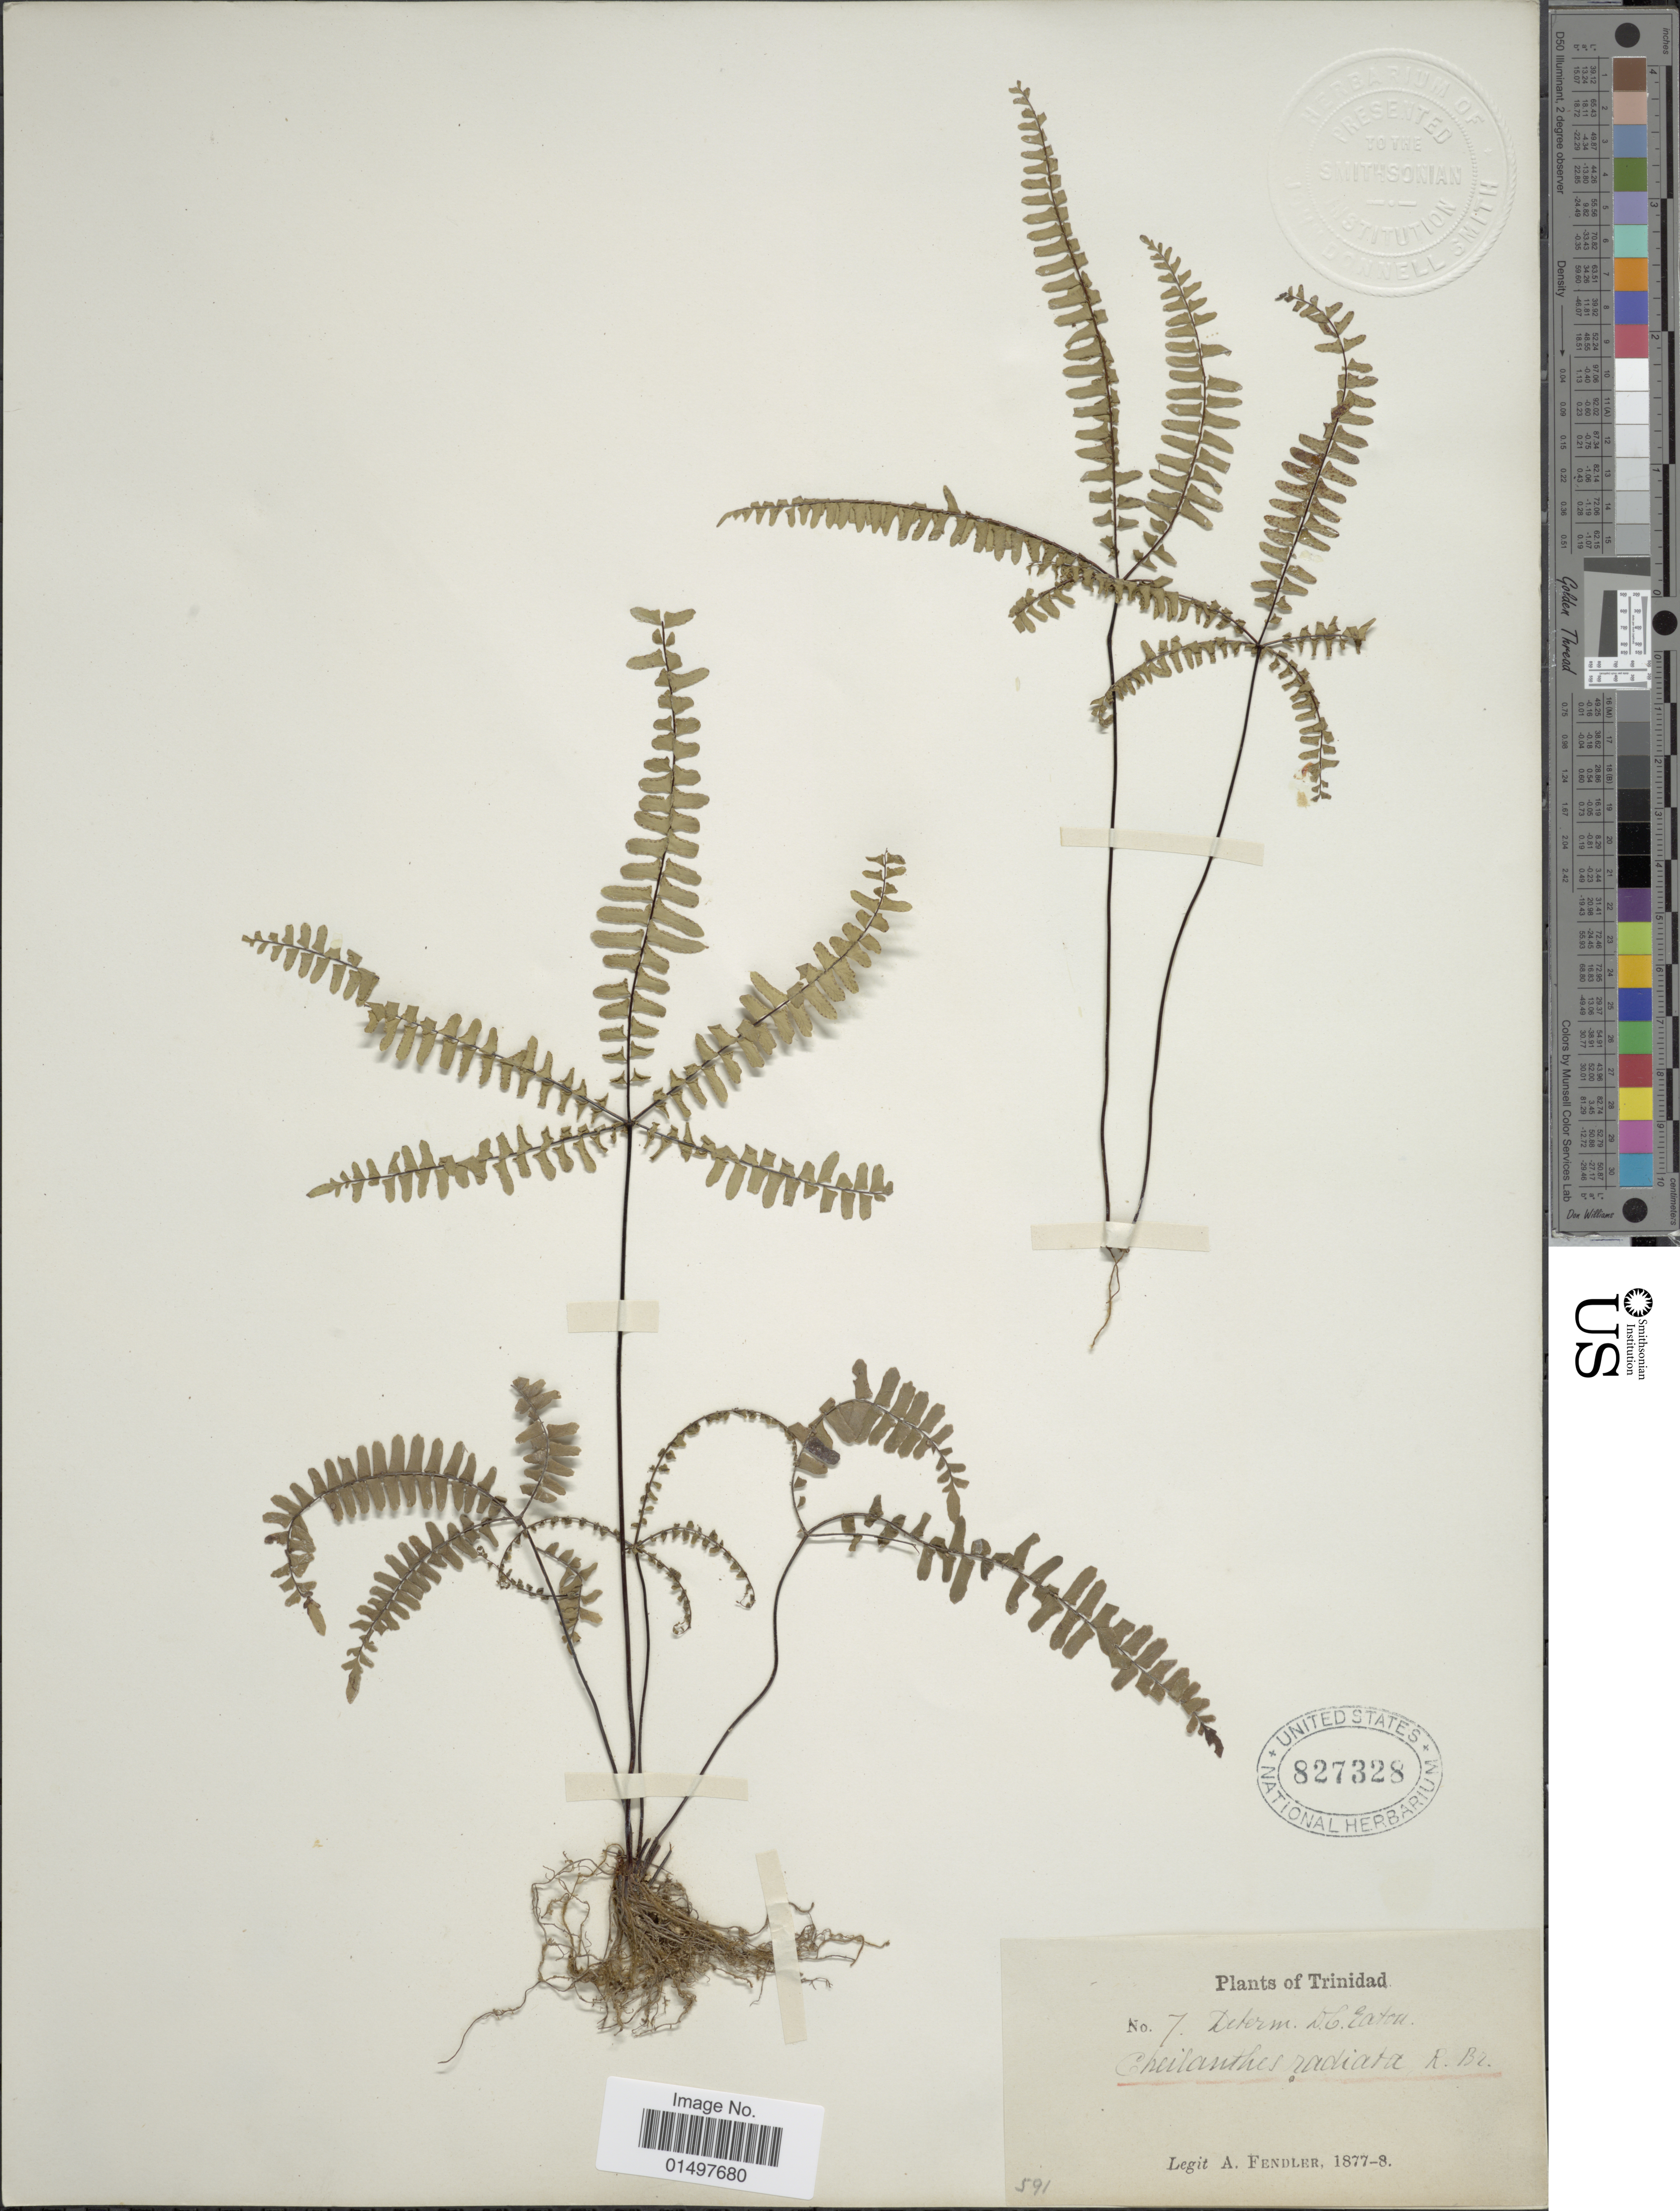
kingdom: Plantae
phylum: Tracheophyta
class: Polypodiopsida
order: Polypodiales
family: Pteridaceae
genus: Adiantopsis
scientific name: Adiantopsis radiata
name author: (L.) Fée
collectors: A. Fendler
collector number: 7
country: Trinidad and Tobago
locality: Trinidad.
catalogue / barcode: US 827328